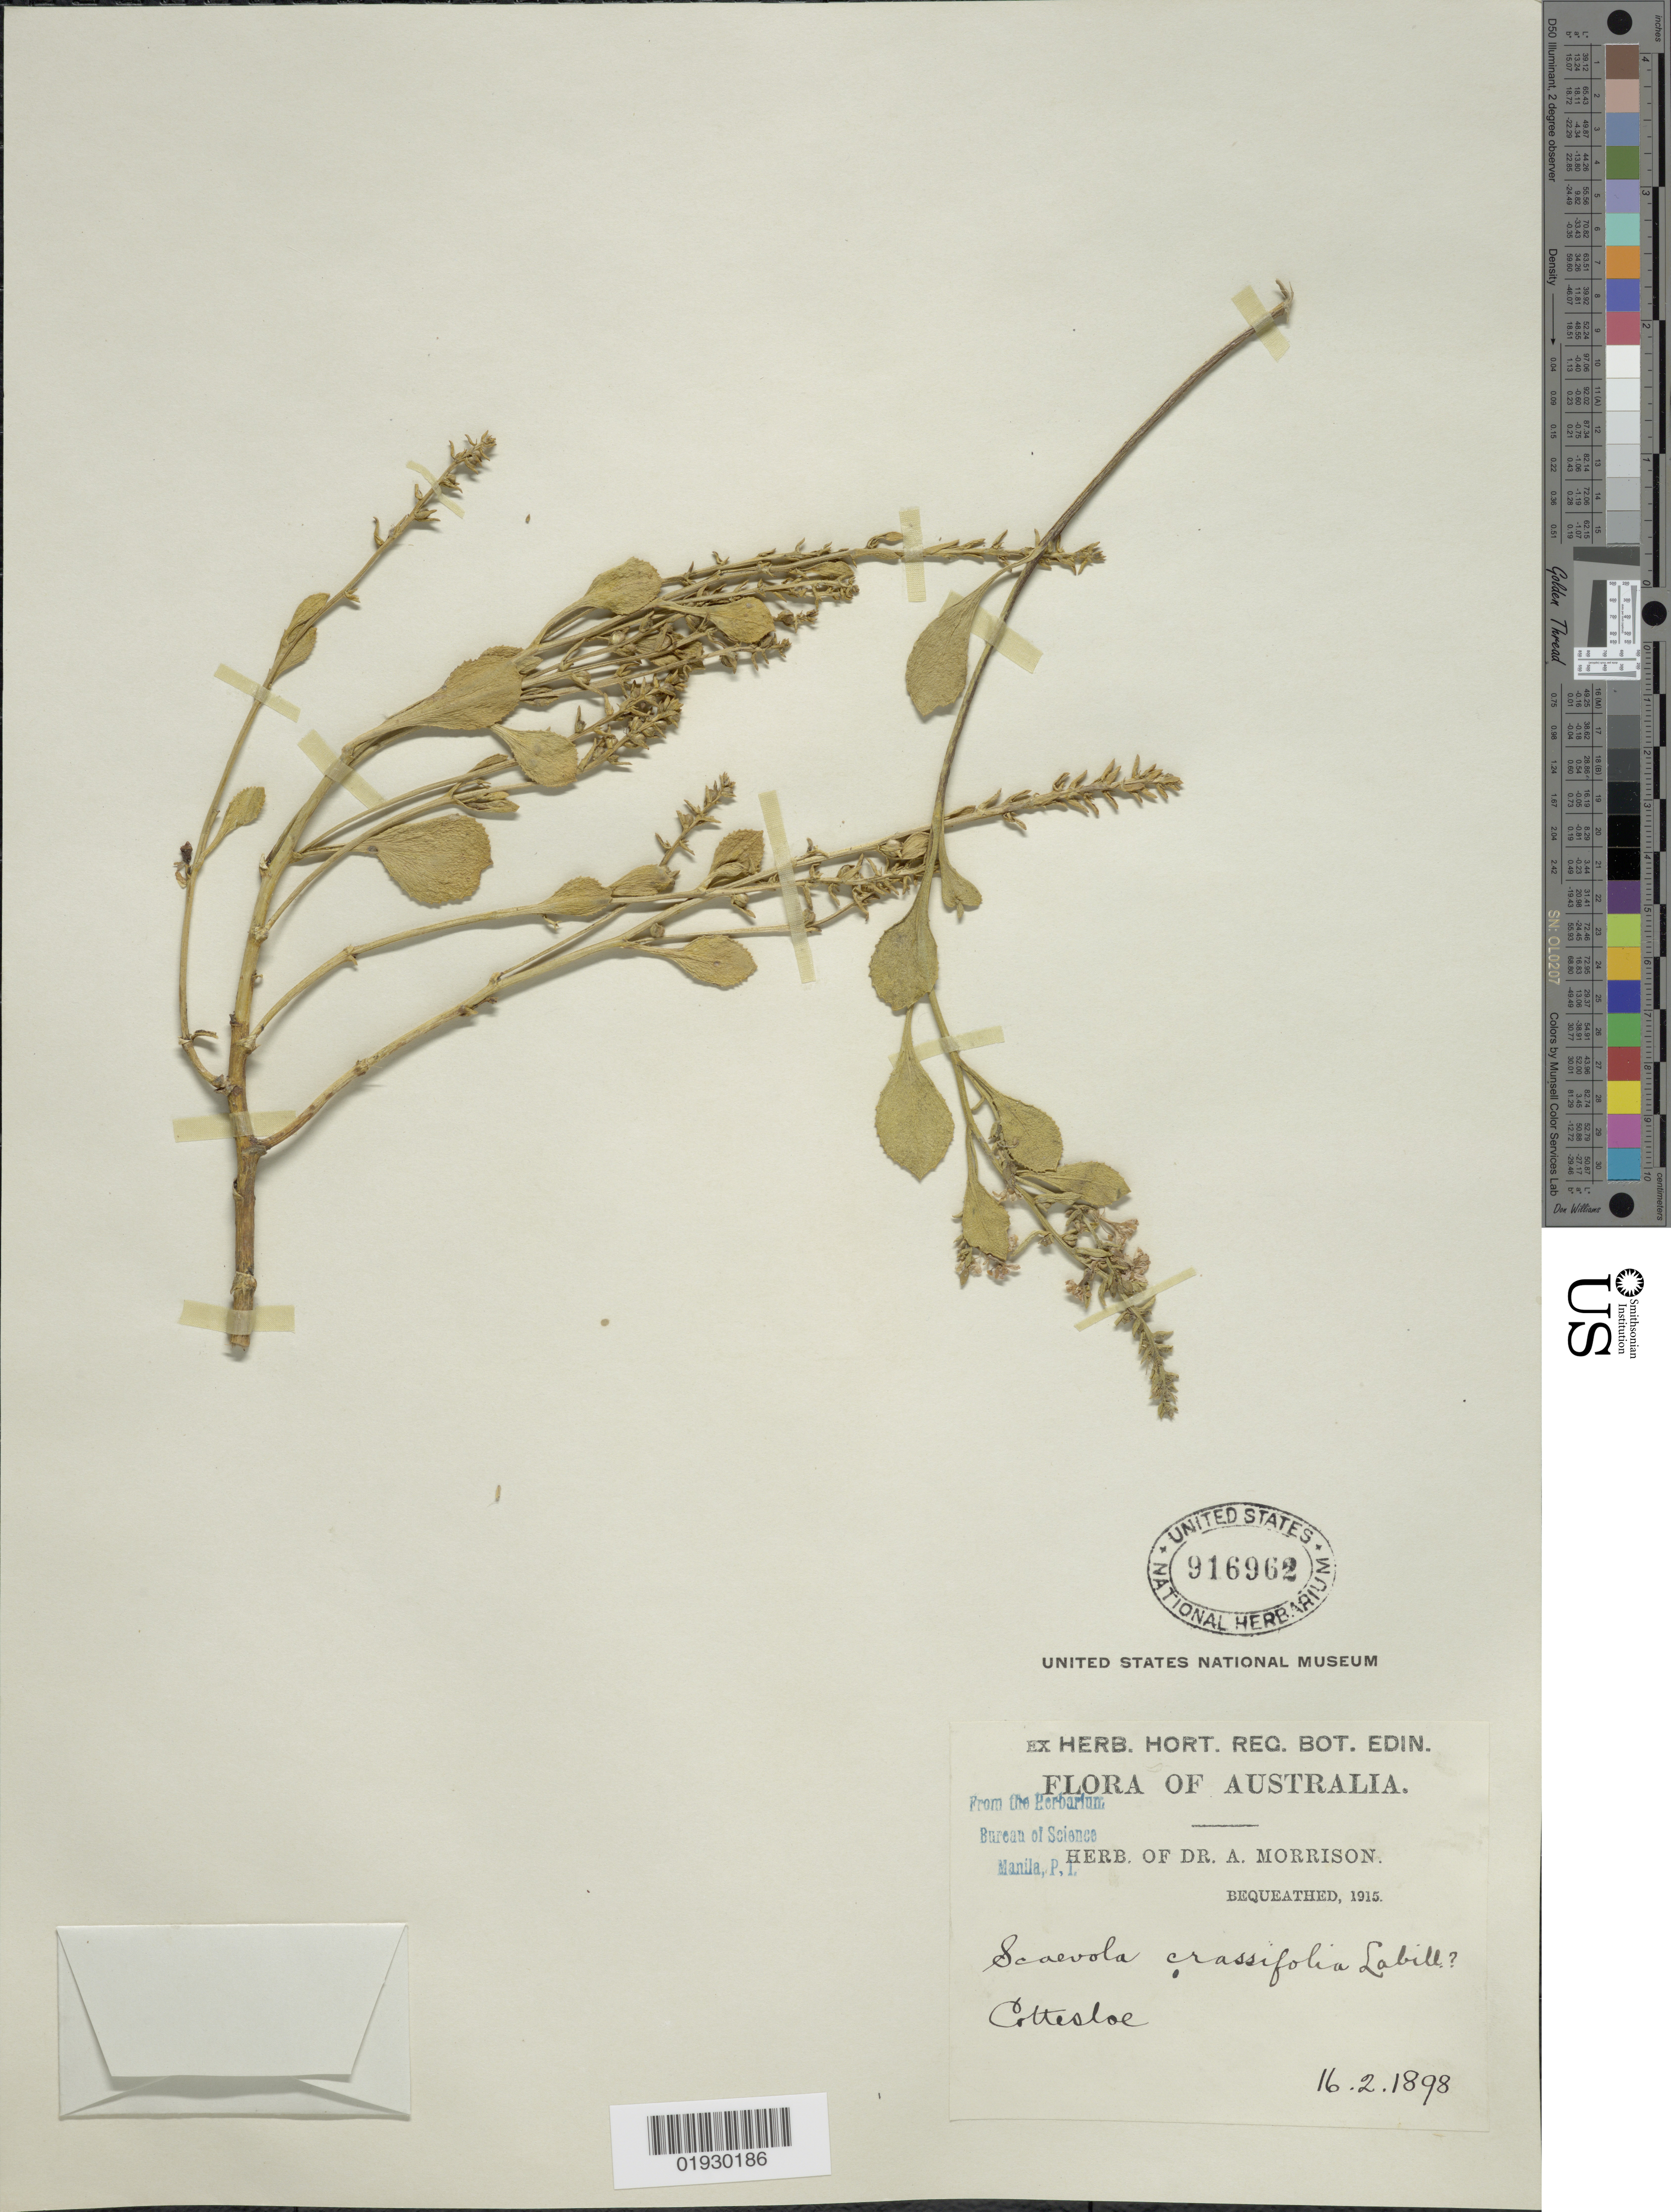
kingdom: Plantae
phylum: Tracheophyta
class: Magnoliopsida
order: Asterales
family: Goodeniaceae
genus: Scaevola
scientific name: Scaevola crassifolia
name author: Labill.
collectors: ex herb. Dr. A. Morrison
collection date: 1898-02-16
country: Australia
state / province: Western Australia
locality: Cottesloe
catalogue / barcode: US 916962